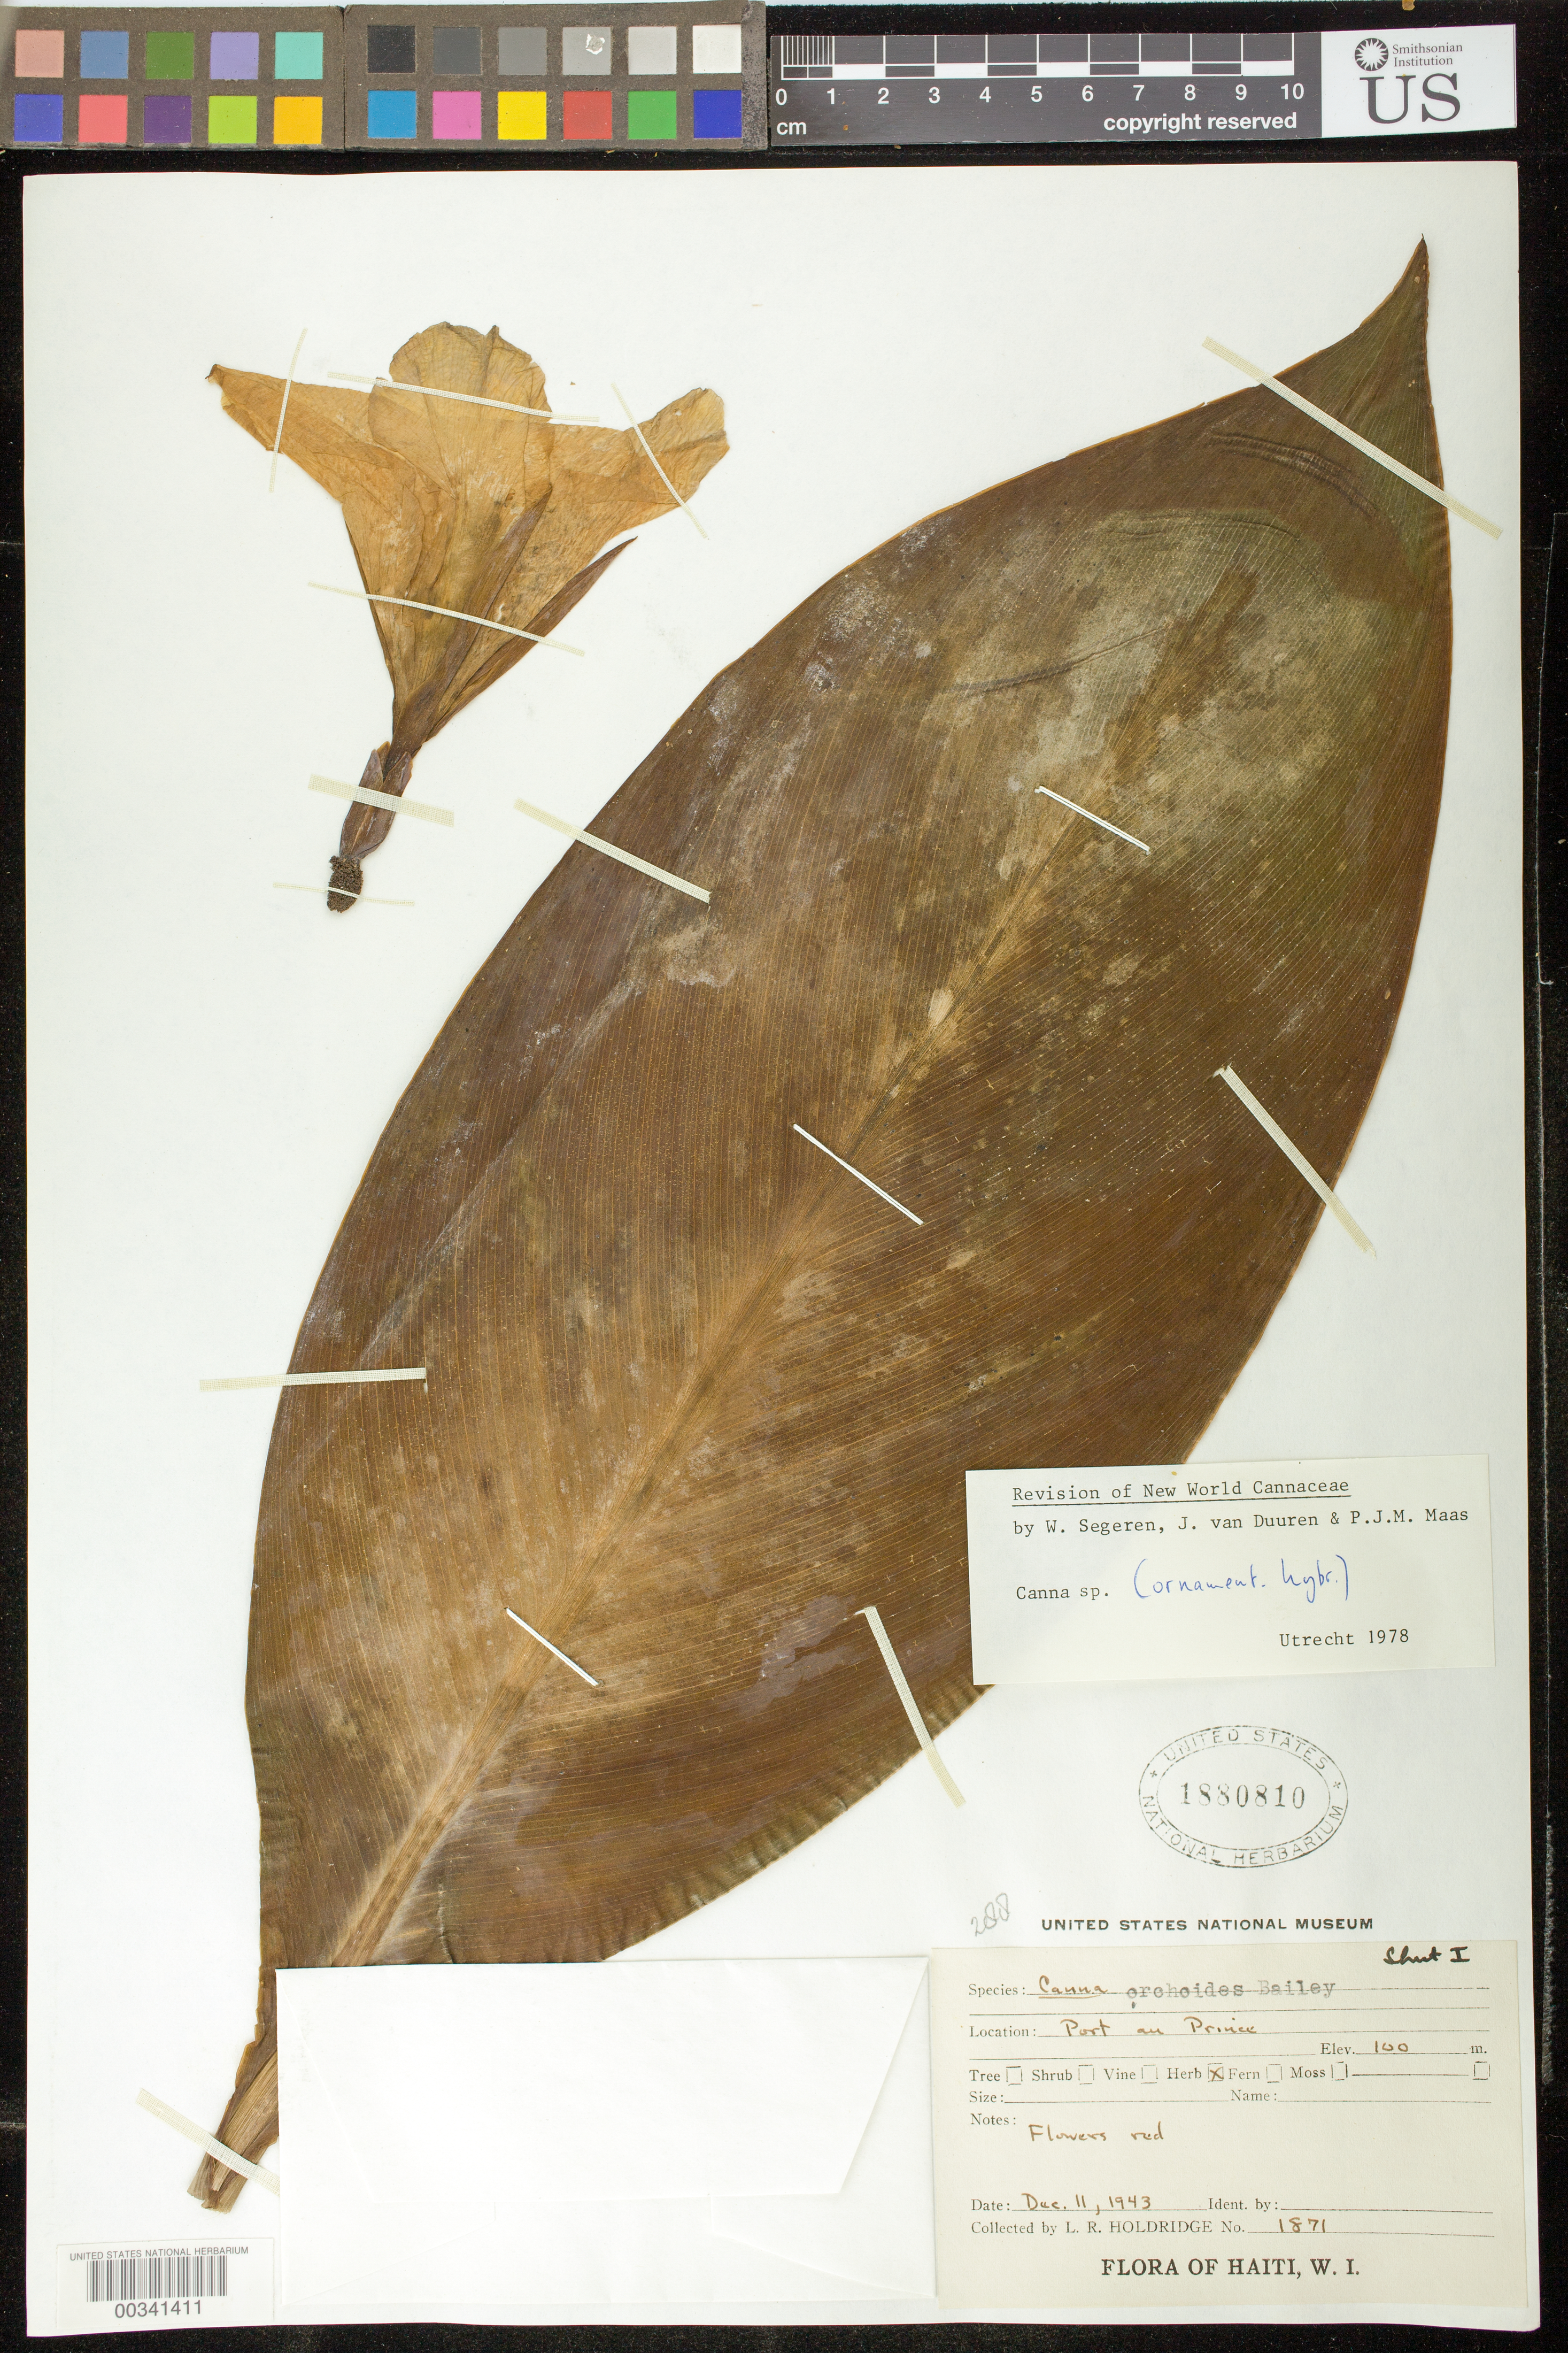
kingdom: Plantae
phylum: Tracheophyta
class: Liliopsida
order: Zingiberales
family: Cannaceae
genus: Canna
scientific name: Canna sp.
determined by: Segeren, W.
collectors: L. Holdridge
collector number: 1871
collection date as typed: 11 Dec 1943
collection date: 1943-12-11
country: Haiti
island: Hispaniola Island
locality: Port au prince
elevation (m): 100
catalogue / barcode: US 1880810